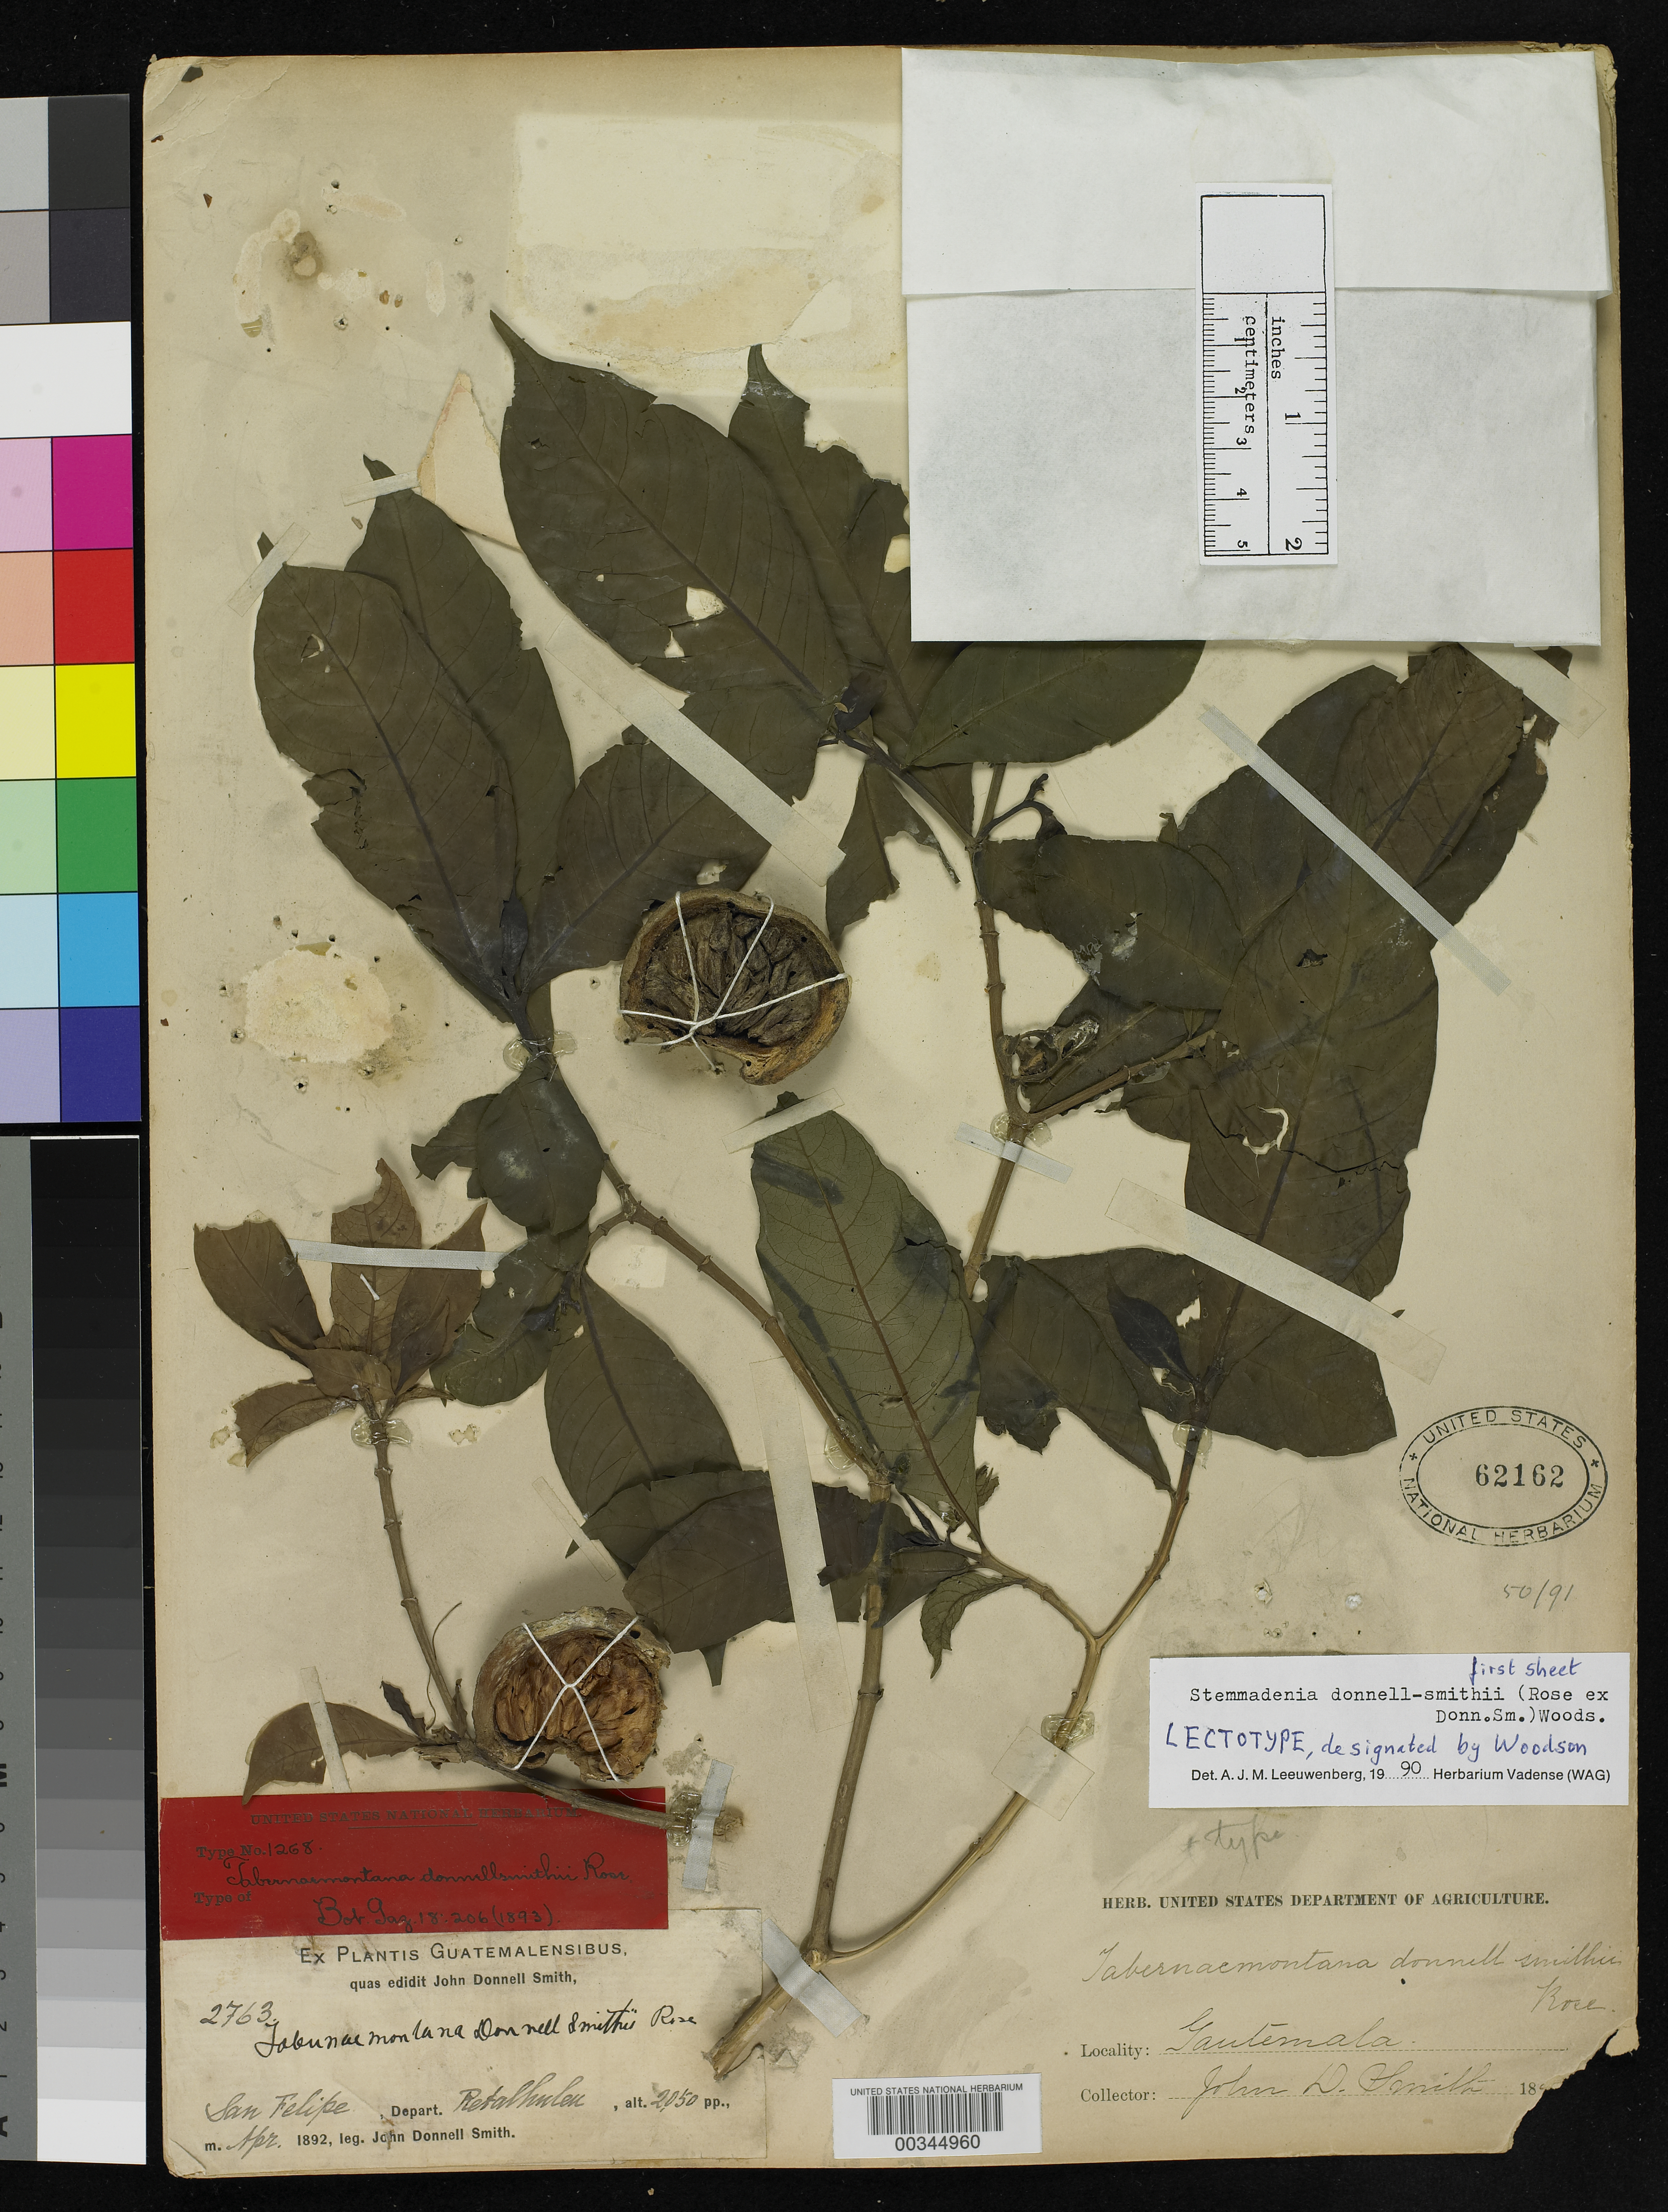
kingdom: Plantae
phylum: Tracheophyta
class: Magnoliopsida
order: Gentianales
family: Apocynaceae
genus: Tabernaemontana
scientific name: Tabernaemontana donnell-smithii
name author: Rose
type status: Lectotype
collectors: J. Donnell Smith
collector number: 2763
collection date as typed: Apr 1892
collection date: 1892-04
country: Guatemala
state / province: Retalhuleu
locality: San Felipe.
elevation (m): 625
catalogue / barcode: US 62162